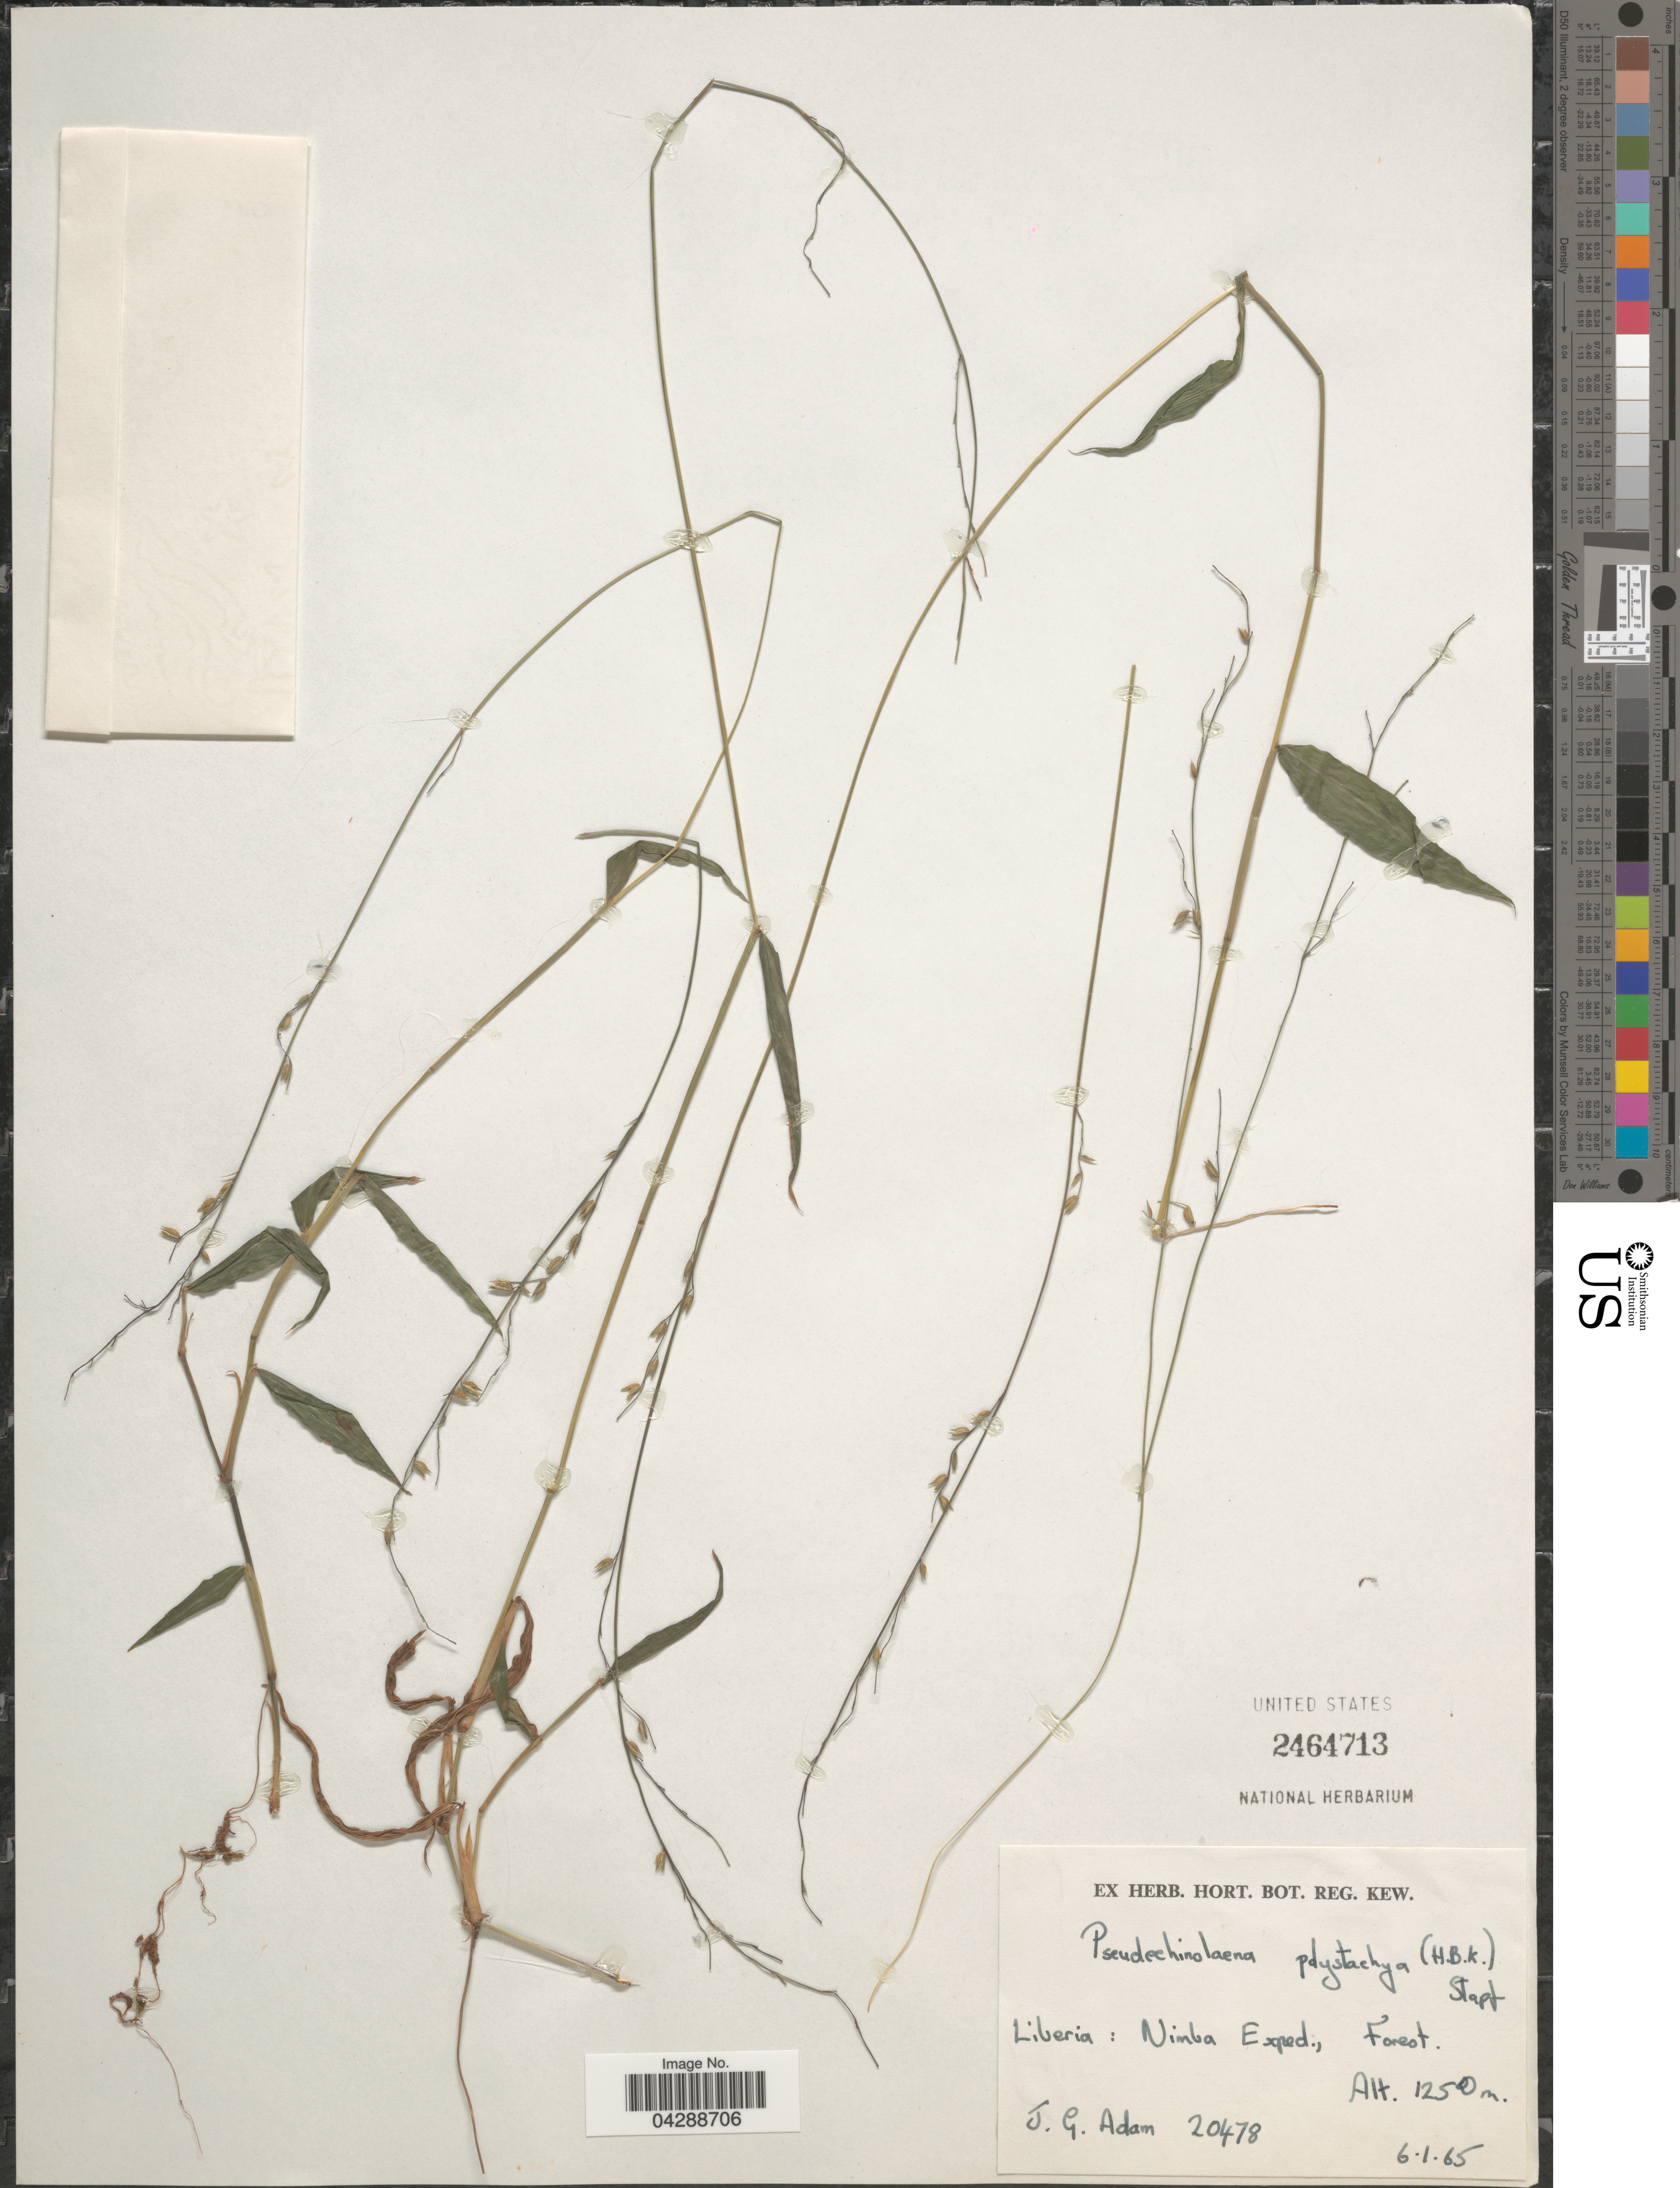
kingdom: Plantae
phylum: Tracheophyta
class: Liliopsida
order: Poales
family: Poaceae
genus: Pseudechinolaena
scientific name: Pseudechinolaena polystachya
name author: (Kunth) Stapf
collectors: J. Adam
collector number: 20478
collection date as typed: Transcribed d/m/y: 6/1/65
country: Liberia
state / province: Nimba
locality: Nimba Exped.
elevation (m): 1250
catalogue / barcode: US 2464713